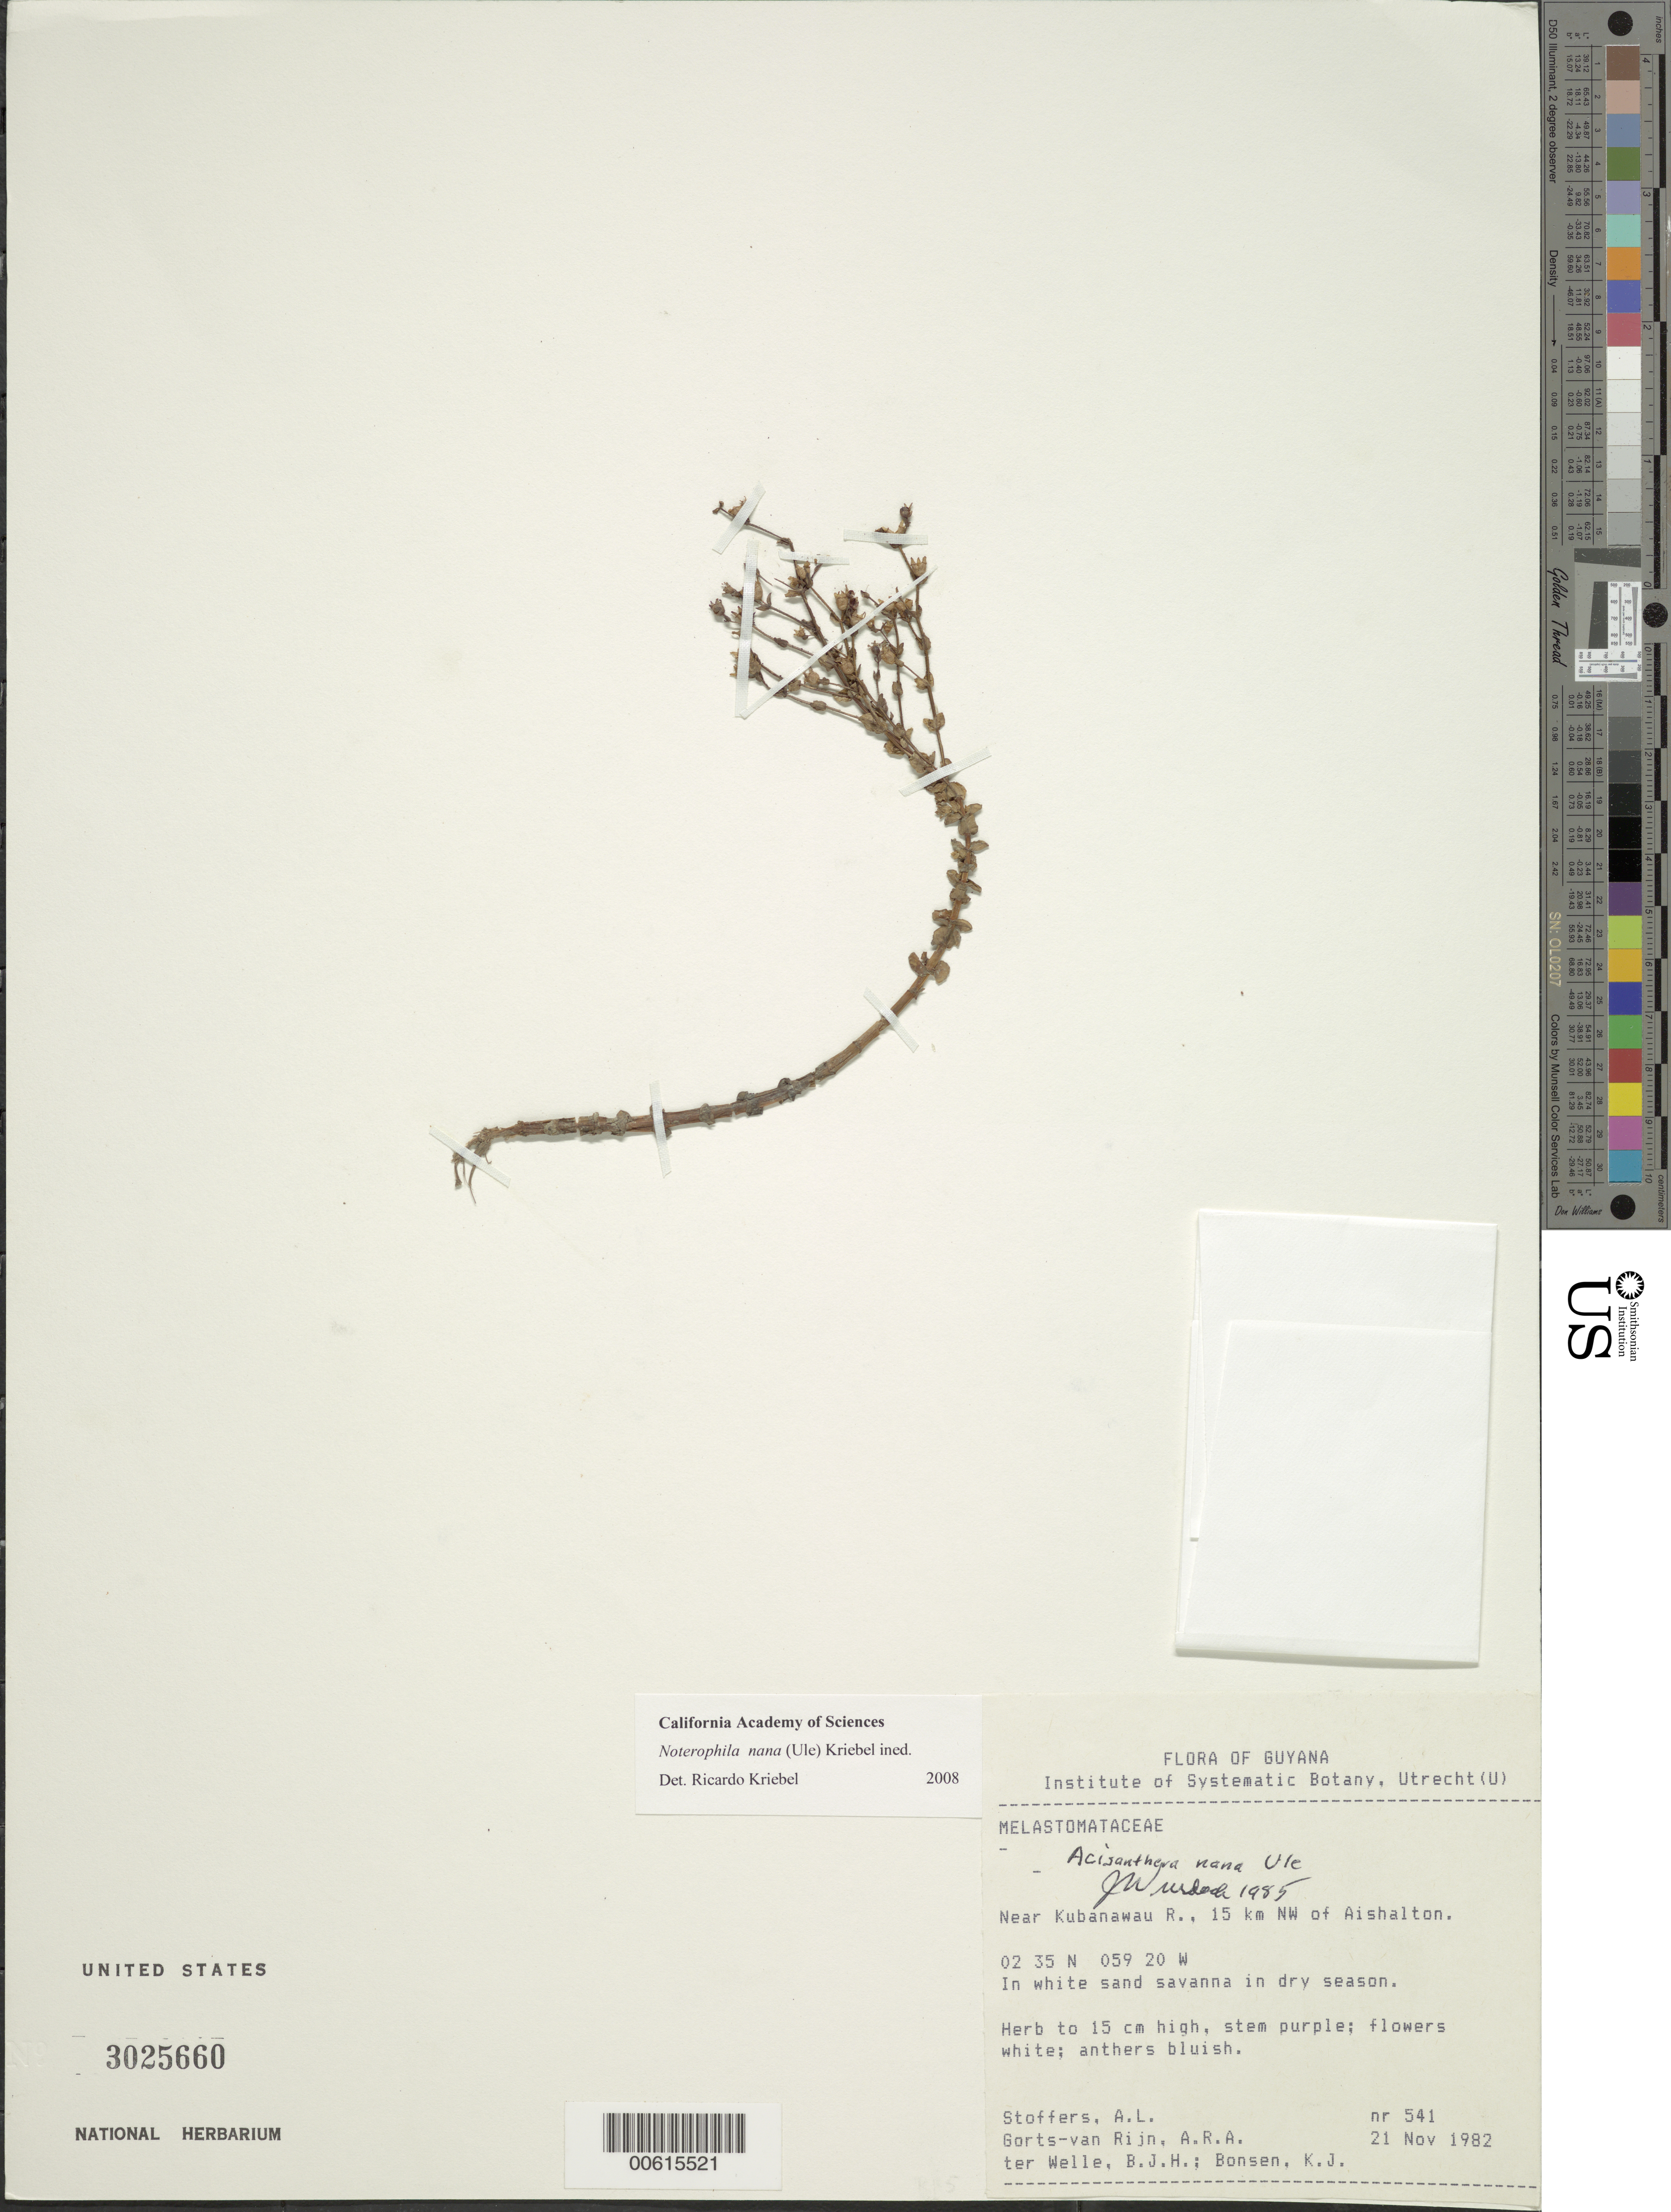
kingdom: Plantae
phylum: Tracheophyta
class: Magnoliopsida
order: Myrtales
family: Melastomataceae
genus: Noterophila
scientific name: Noterophila nana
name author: (Ule) Kriebel & M.J. Rocha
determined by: Nunes da Silva, Diego, (RB), Jardim Botanico do Rio de Janeiro - Herbario (BRAZIL)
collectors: A. Stoffers, A. .R. A. Görts-van Rijn, B. Welle & K. Bonsen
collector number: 541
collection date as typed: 21-Nov-82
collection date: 1982-11-21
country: Guyana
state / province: U. Takutu-U. Essequibo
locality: Kubanawau R., 15 km NW of Aishalton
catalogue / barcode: US 3025660